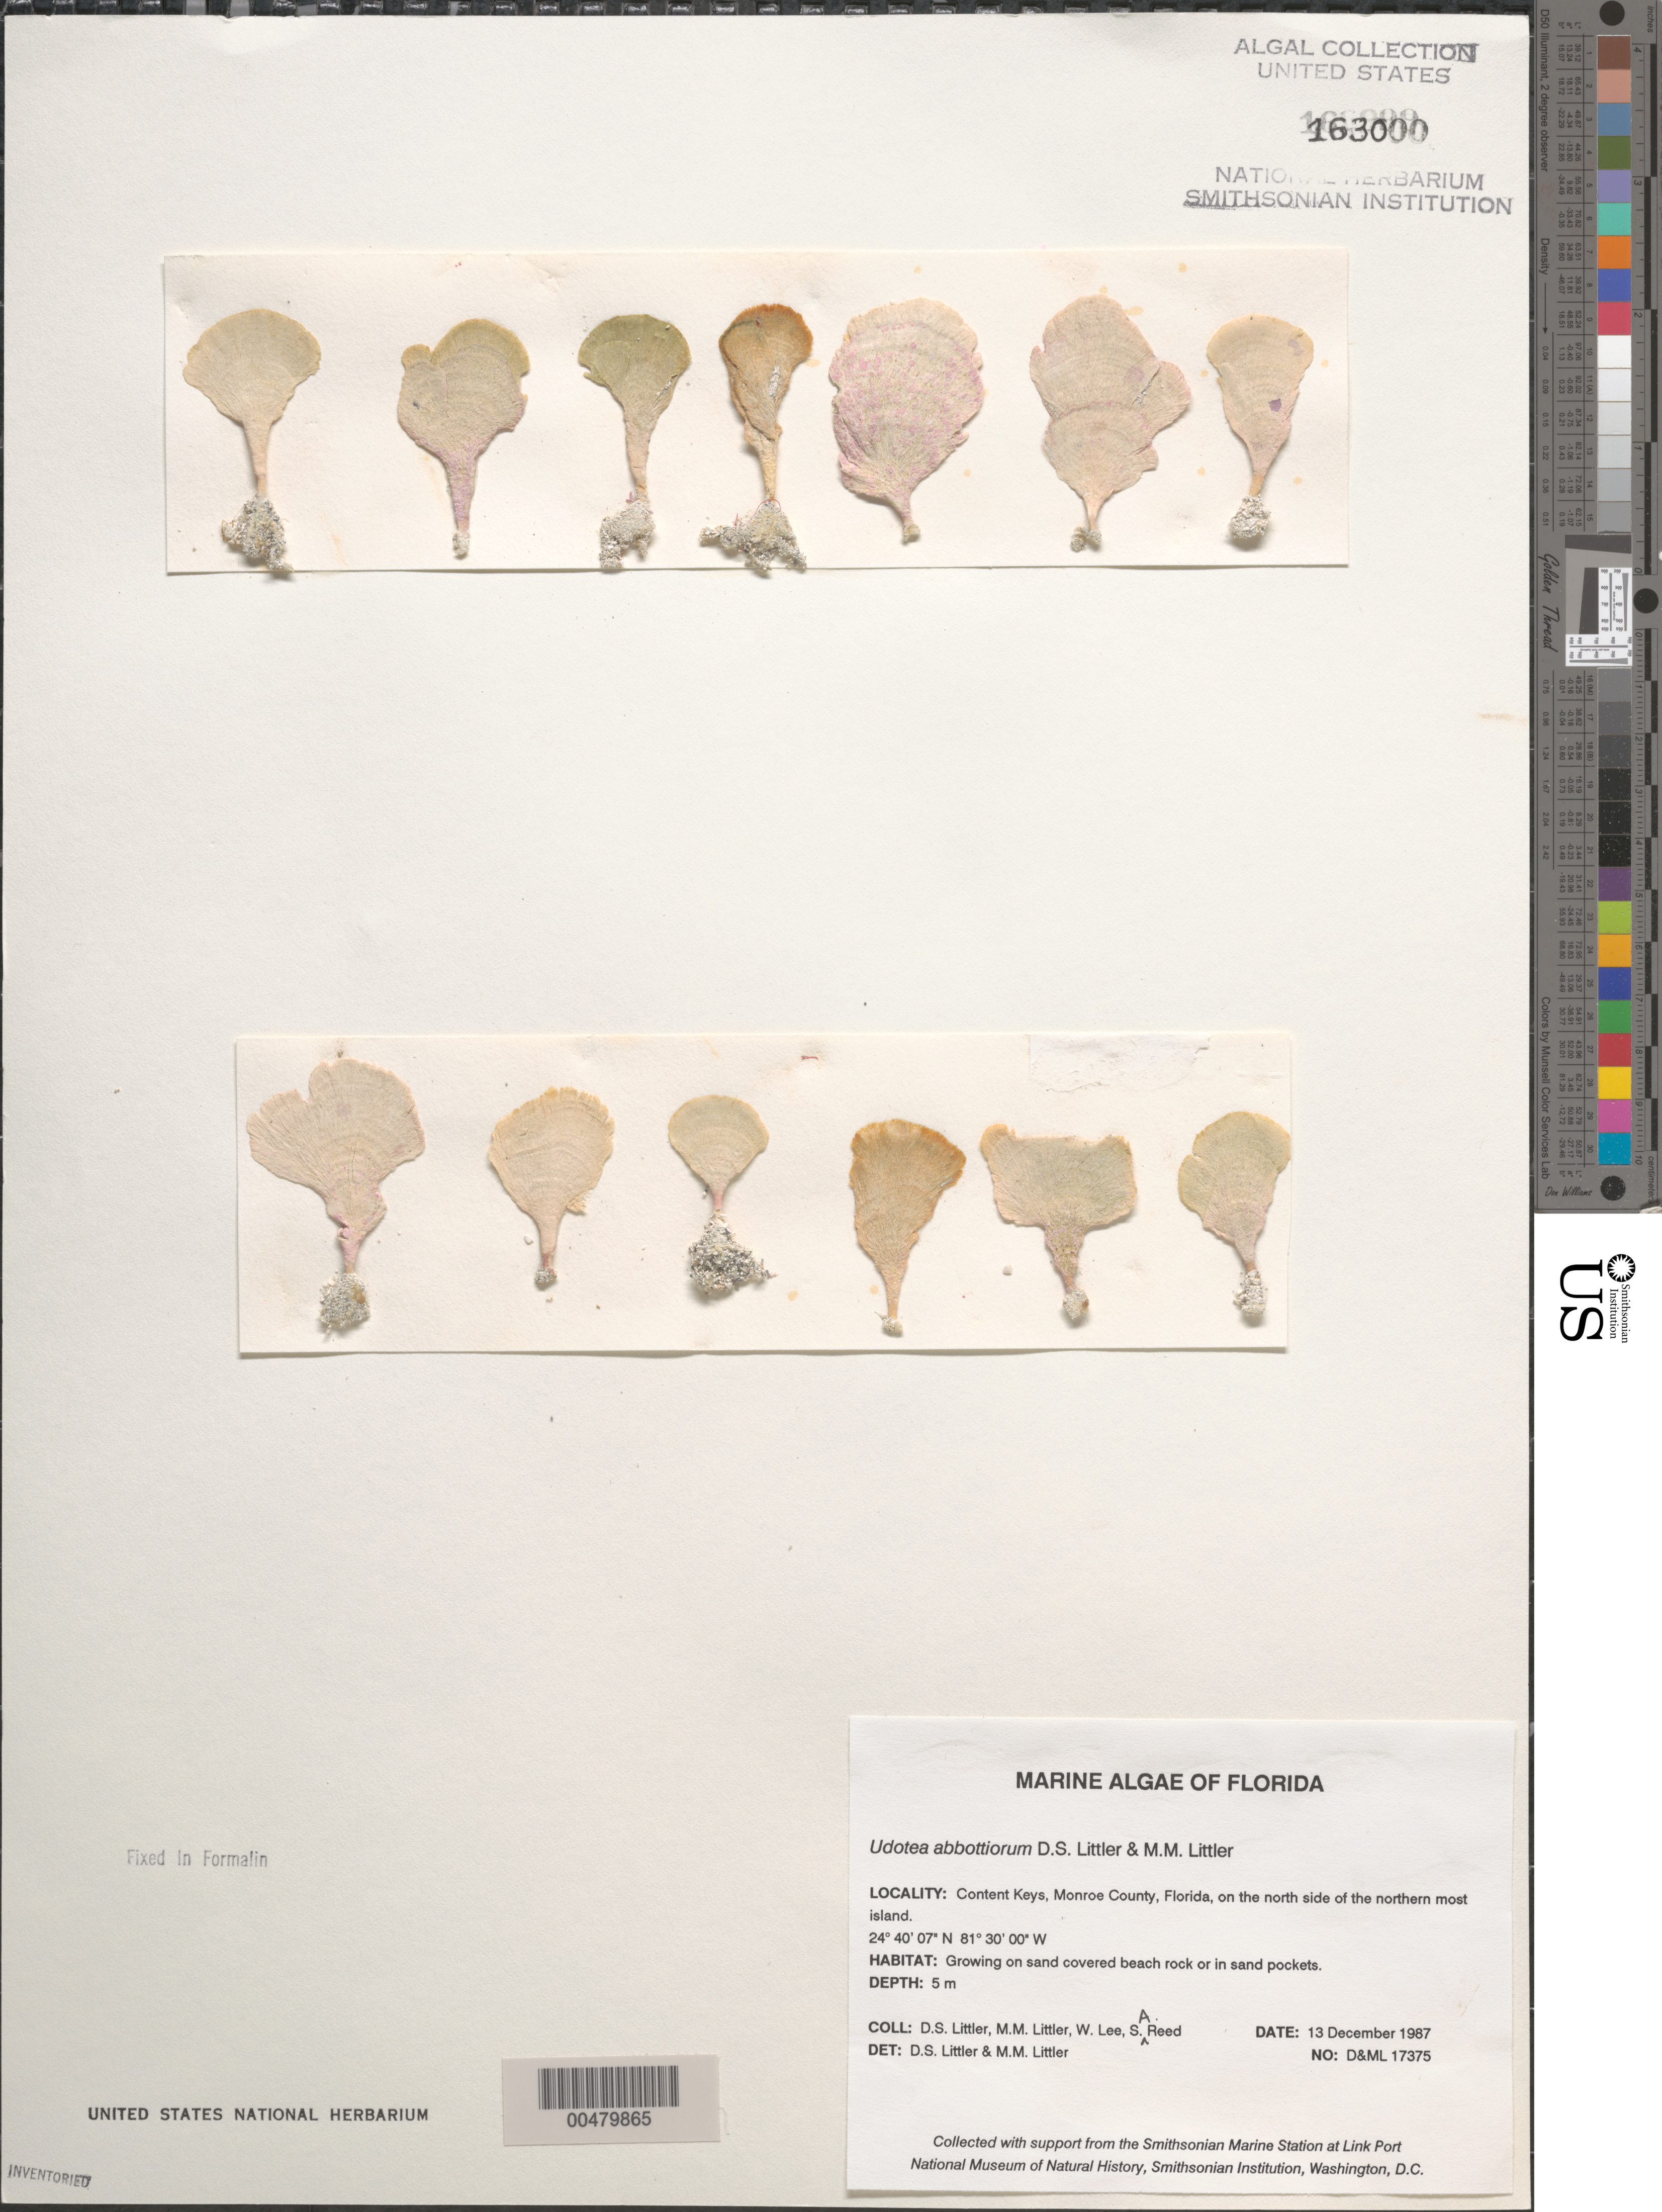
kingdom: Plantae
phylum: Chlorophyta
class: Ulvophyceae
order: Bryopsidales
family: Udoteaceae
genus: Udotea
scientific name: Udotea abbottiorum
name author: D.S. Littler & Littler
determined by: Littler, D. S.; Littler, M. M.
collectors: D. S. Littler, M. M. Littler, W. Lee & S. Reed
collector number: D&ML 17375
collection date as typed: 13 Dec 1987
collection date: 1987-12-13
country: United States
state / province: Florida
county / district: Monroe County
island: Content Keys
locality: Northernmost island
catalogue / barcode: US 163000